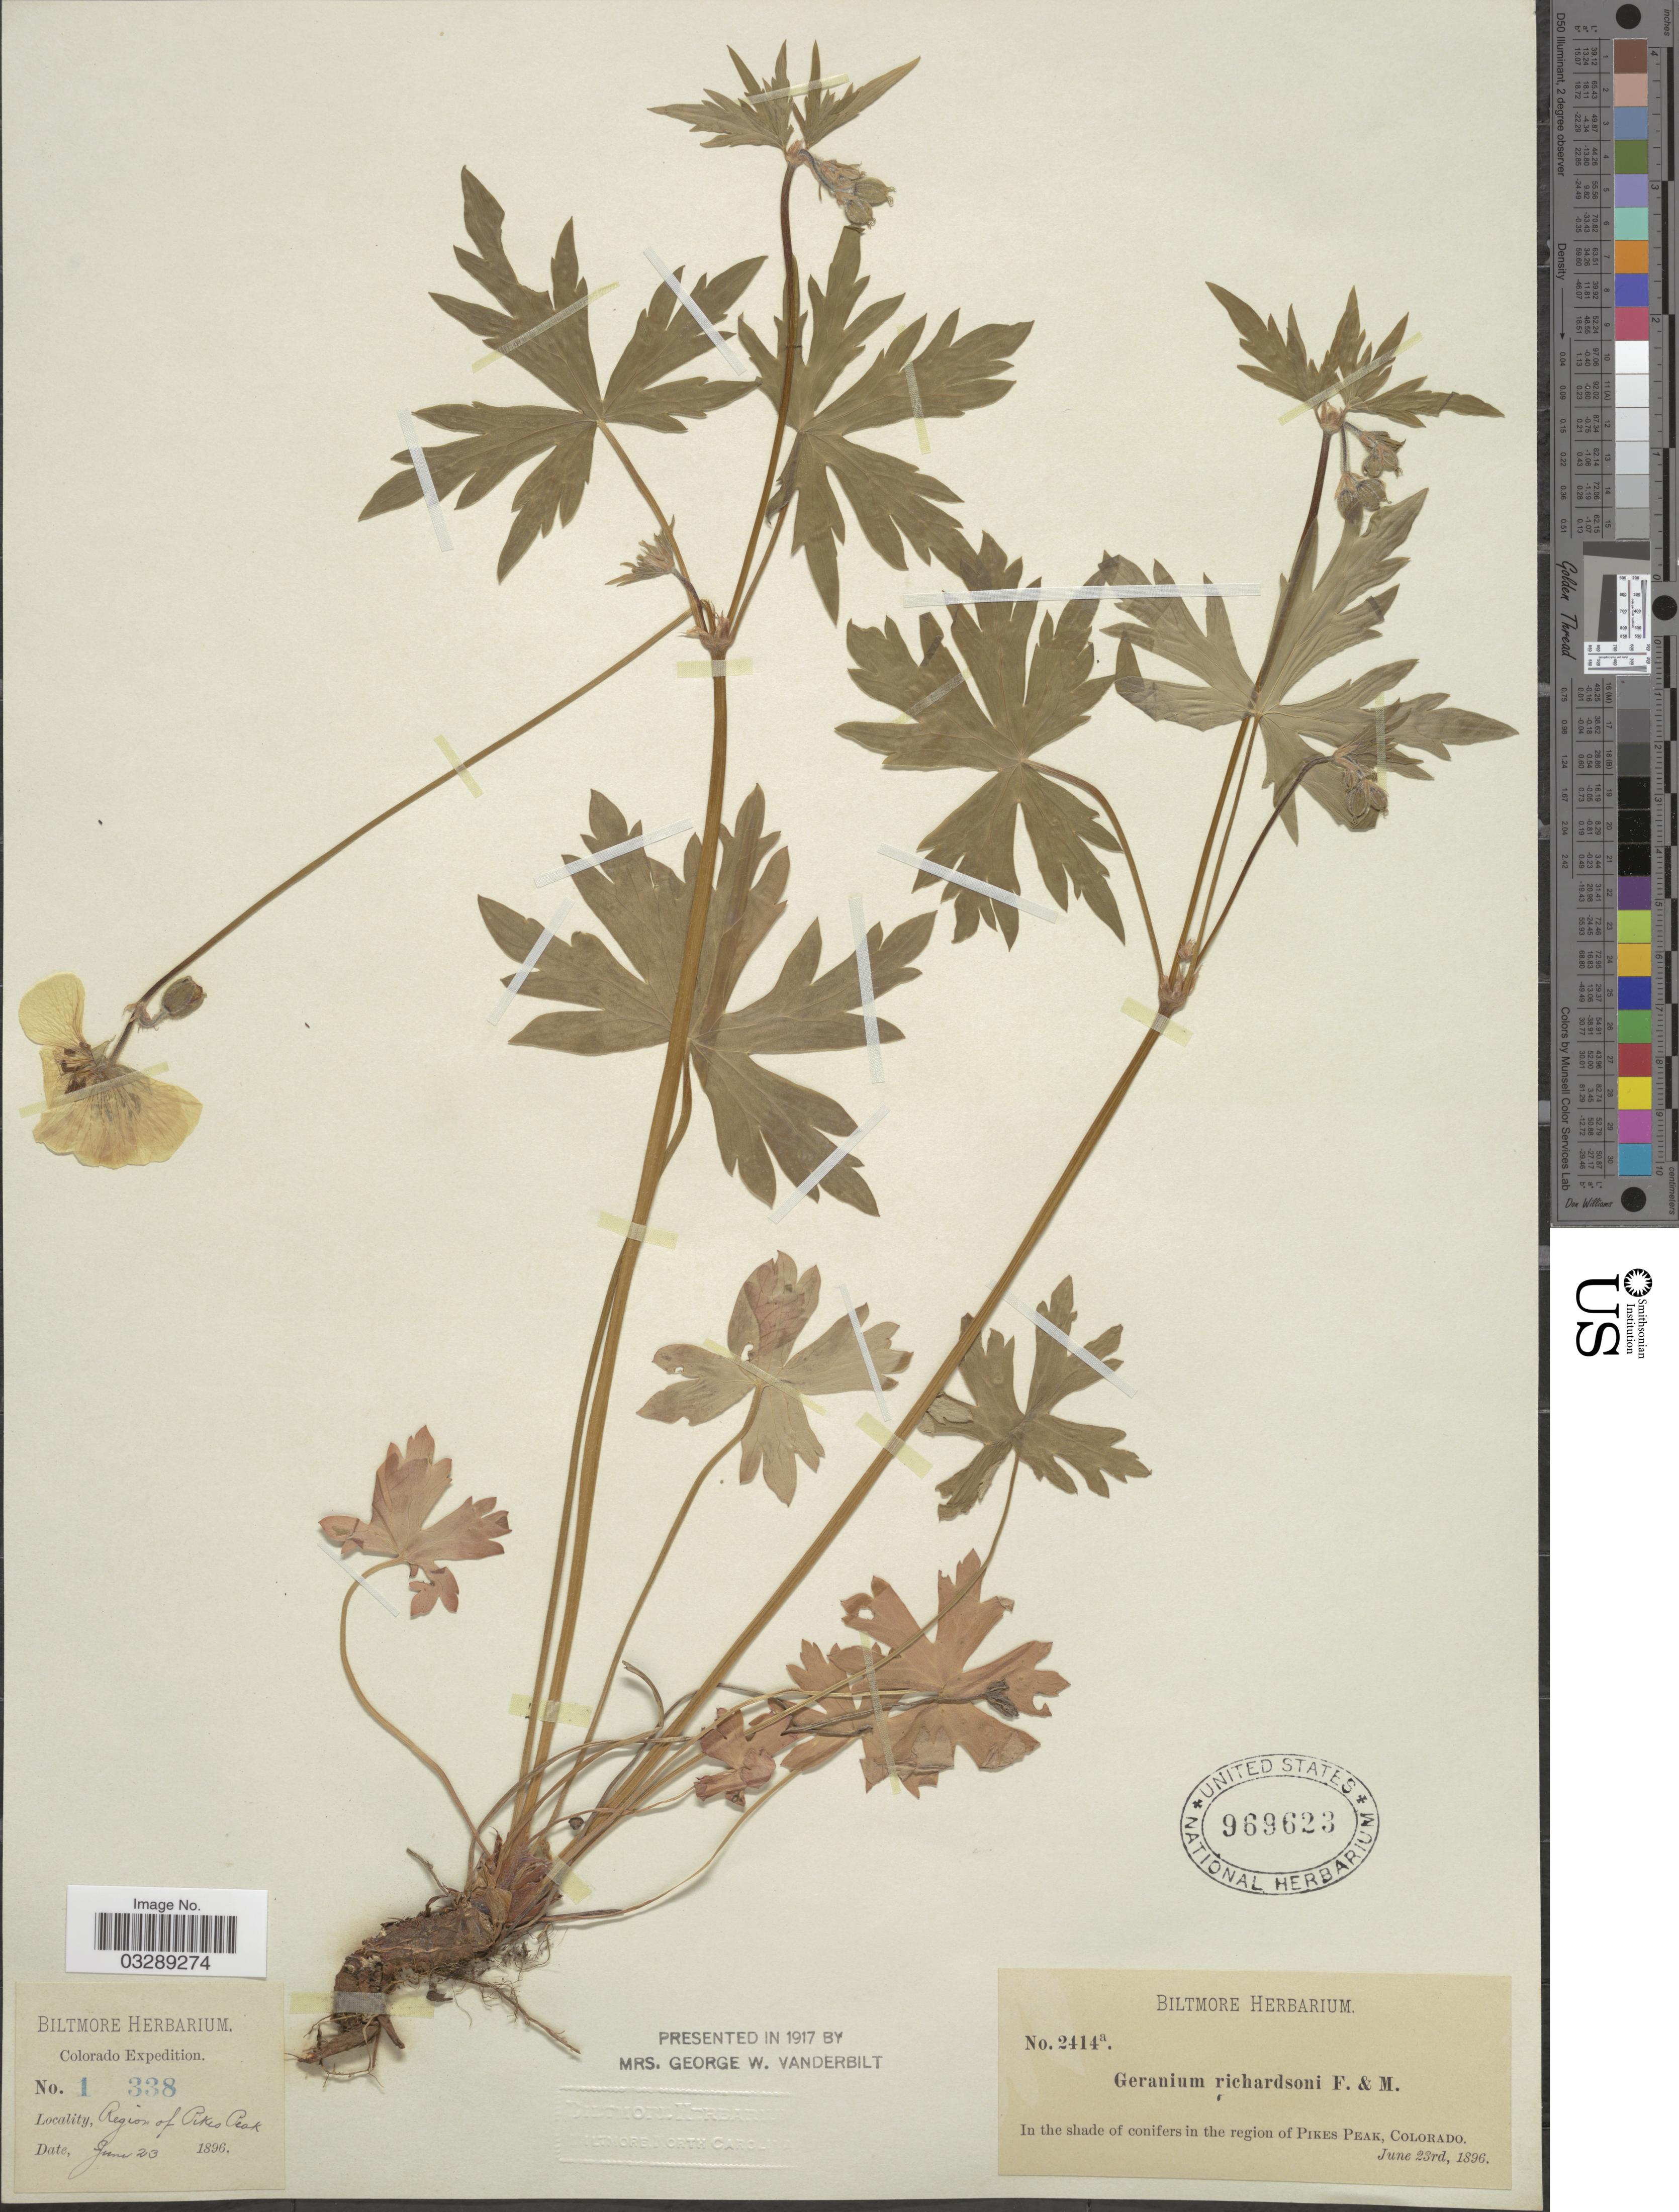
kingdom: Plantae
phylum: Tracheophyta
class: Magnoliopsida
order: Geraniales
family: Geraniaceae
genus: Geranium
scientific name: Geranium richardsonii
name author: Fisch. & Trautv.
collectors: ex herb. Biltmore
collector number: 1338/2414a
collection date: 1896-06-23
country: United States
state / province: Colorado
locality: Region of Pikes Peak.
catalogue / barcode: US 969623